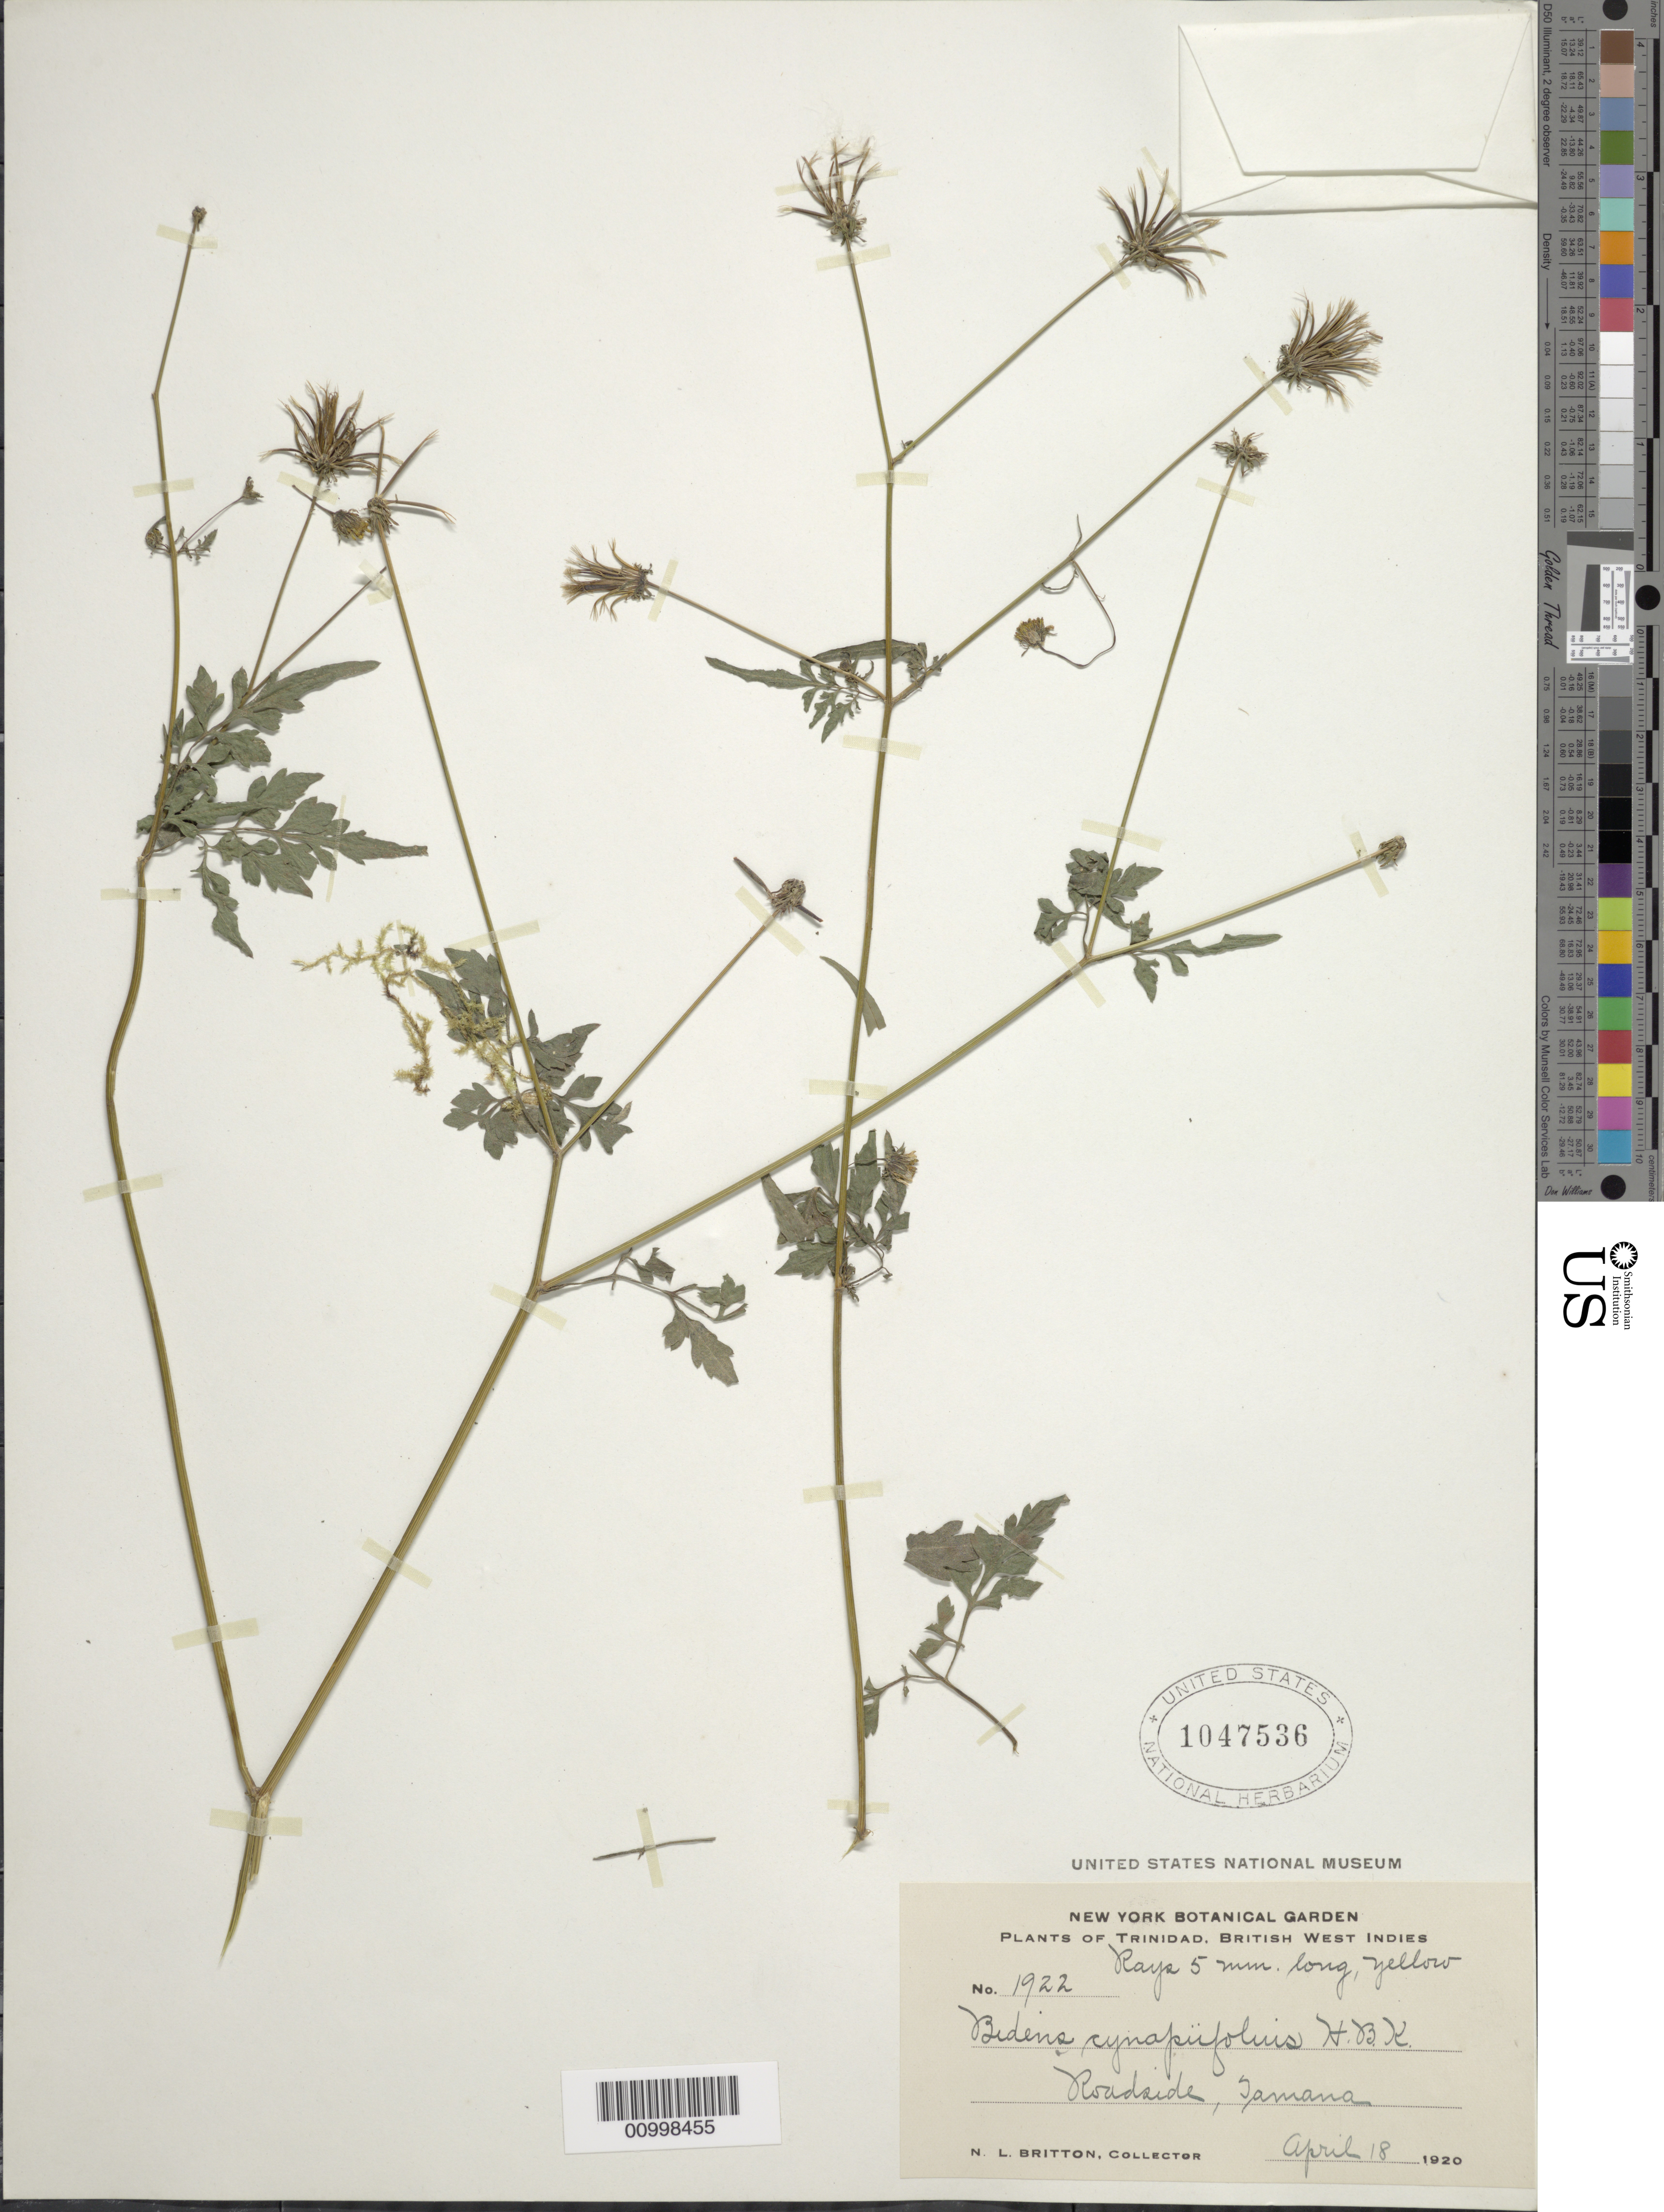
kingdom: Plantae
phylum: Tracheophyta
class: Magnoliopsida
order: Asterales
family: Asteraceae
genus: Bidens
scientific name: Bidens cynapiifolia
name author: Kunth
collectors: N. Britton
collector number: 1922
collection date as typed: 18 Apr 1920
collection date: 1920-04-18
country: Trinidad and Tobago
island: Trinidad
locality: Tamana, roadside.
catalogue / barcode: US 1047536